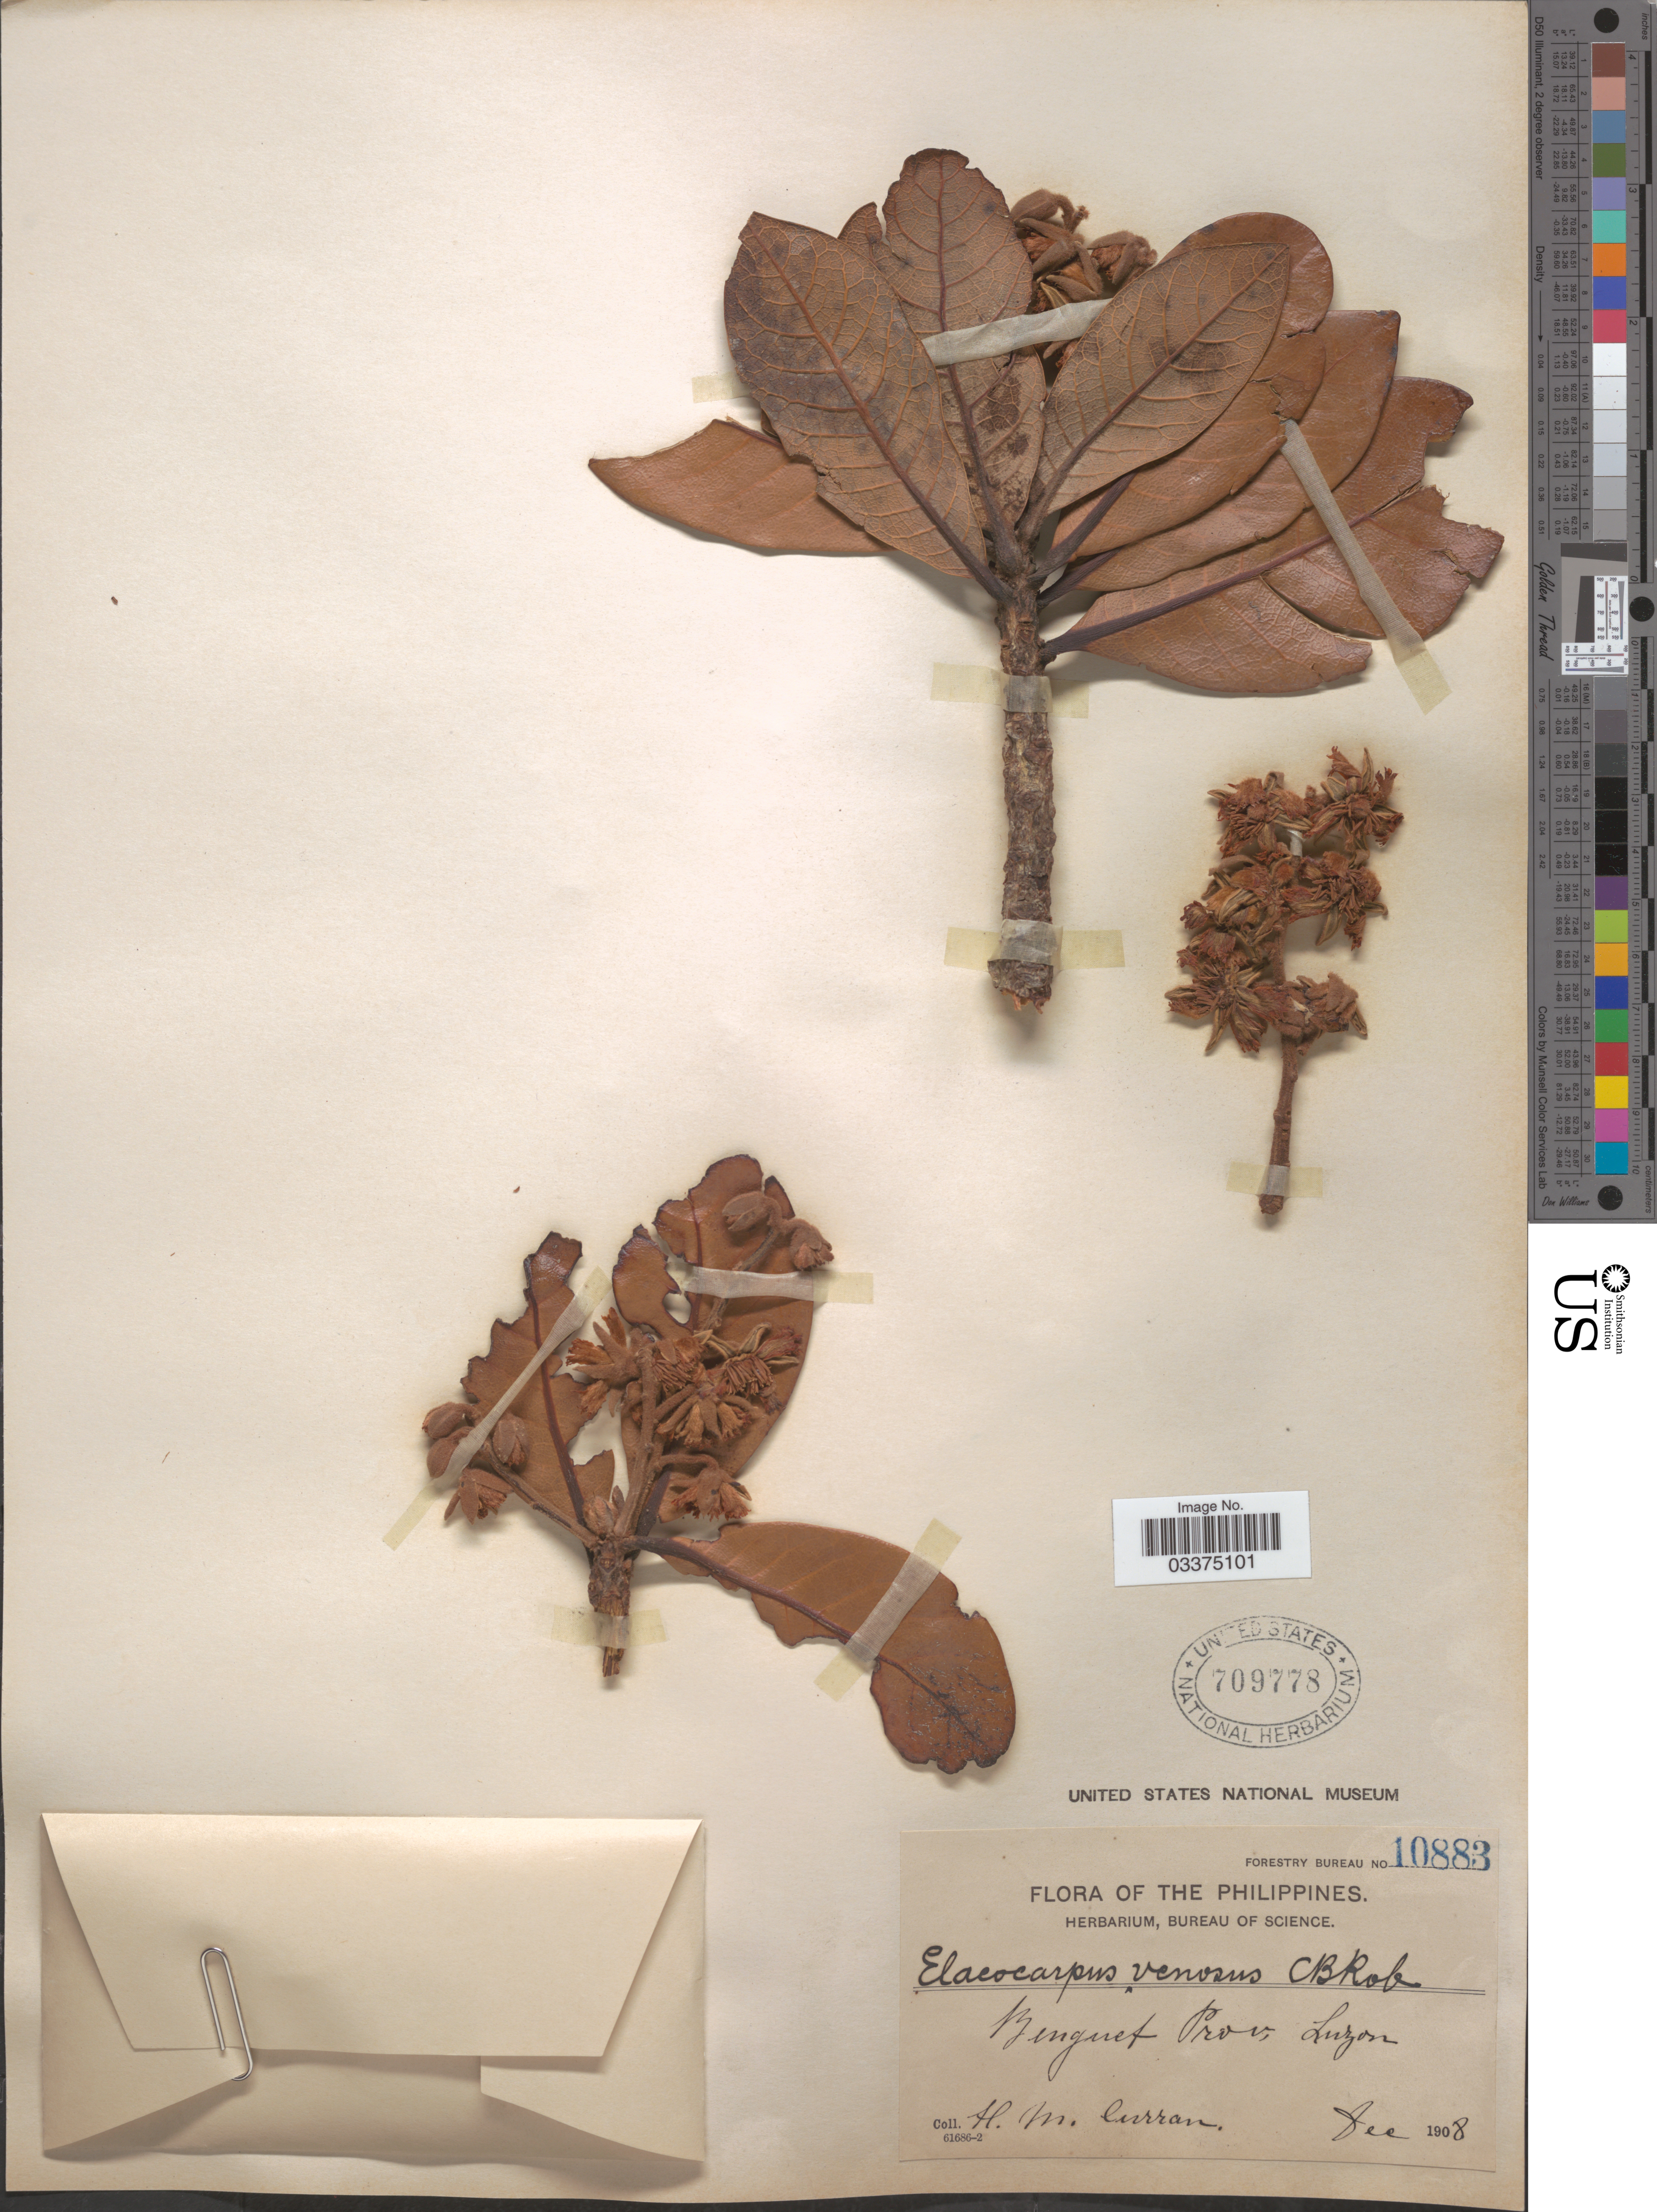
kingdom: Plantae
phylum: Tracheophyta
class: Magnoliopsida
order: Oxalidales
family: Elaeocarpaceae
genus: Elaeocarpus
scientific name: Elaeocarpus venosus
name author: C.B. Rob.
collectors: H. M. Curran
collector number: Forestry Bureau 10883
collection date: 1908-12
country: Philippines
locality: Benguet Prov., Luzon.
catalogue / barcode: US 709778